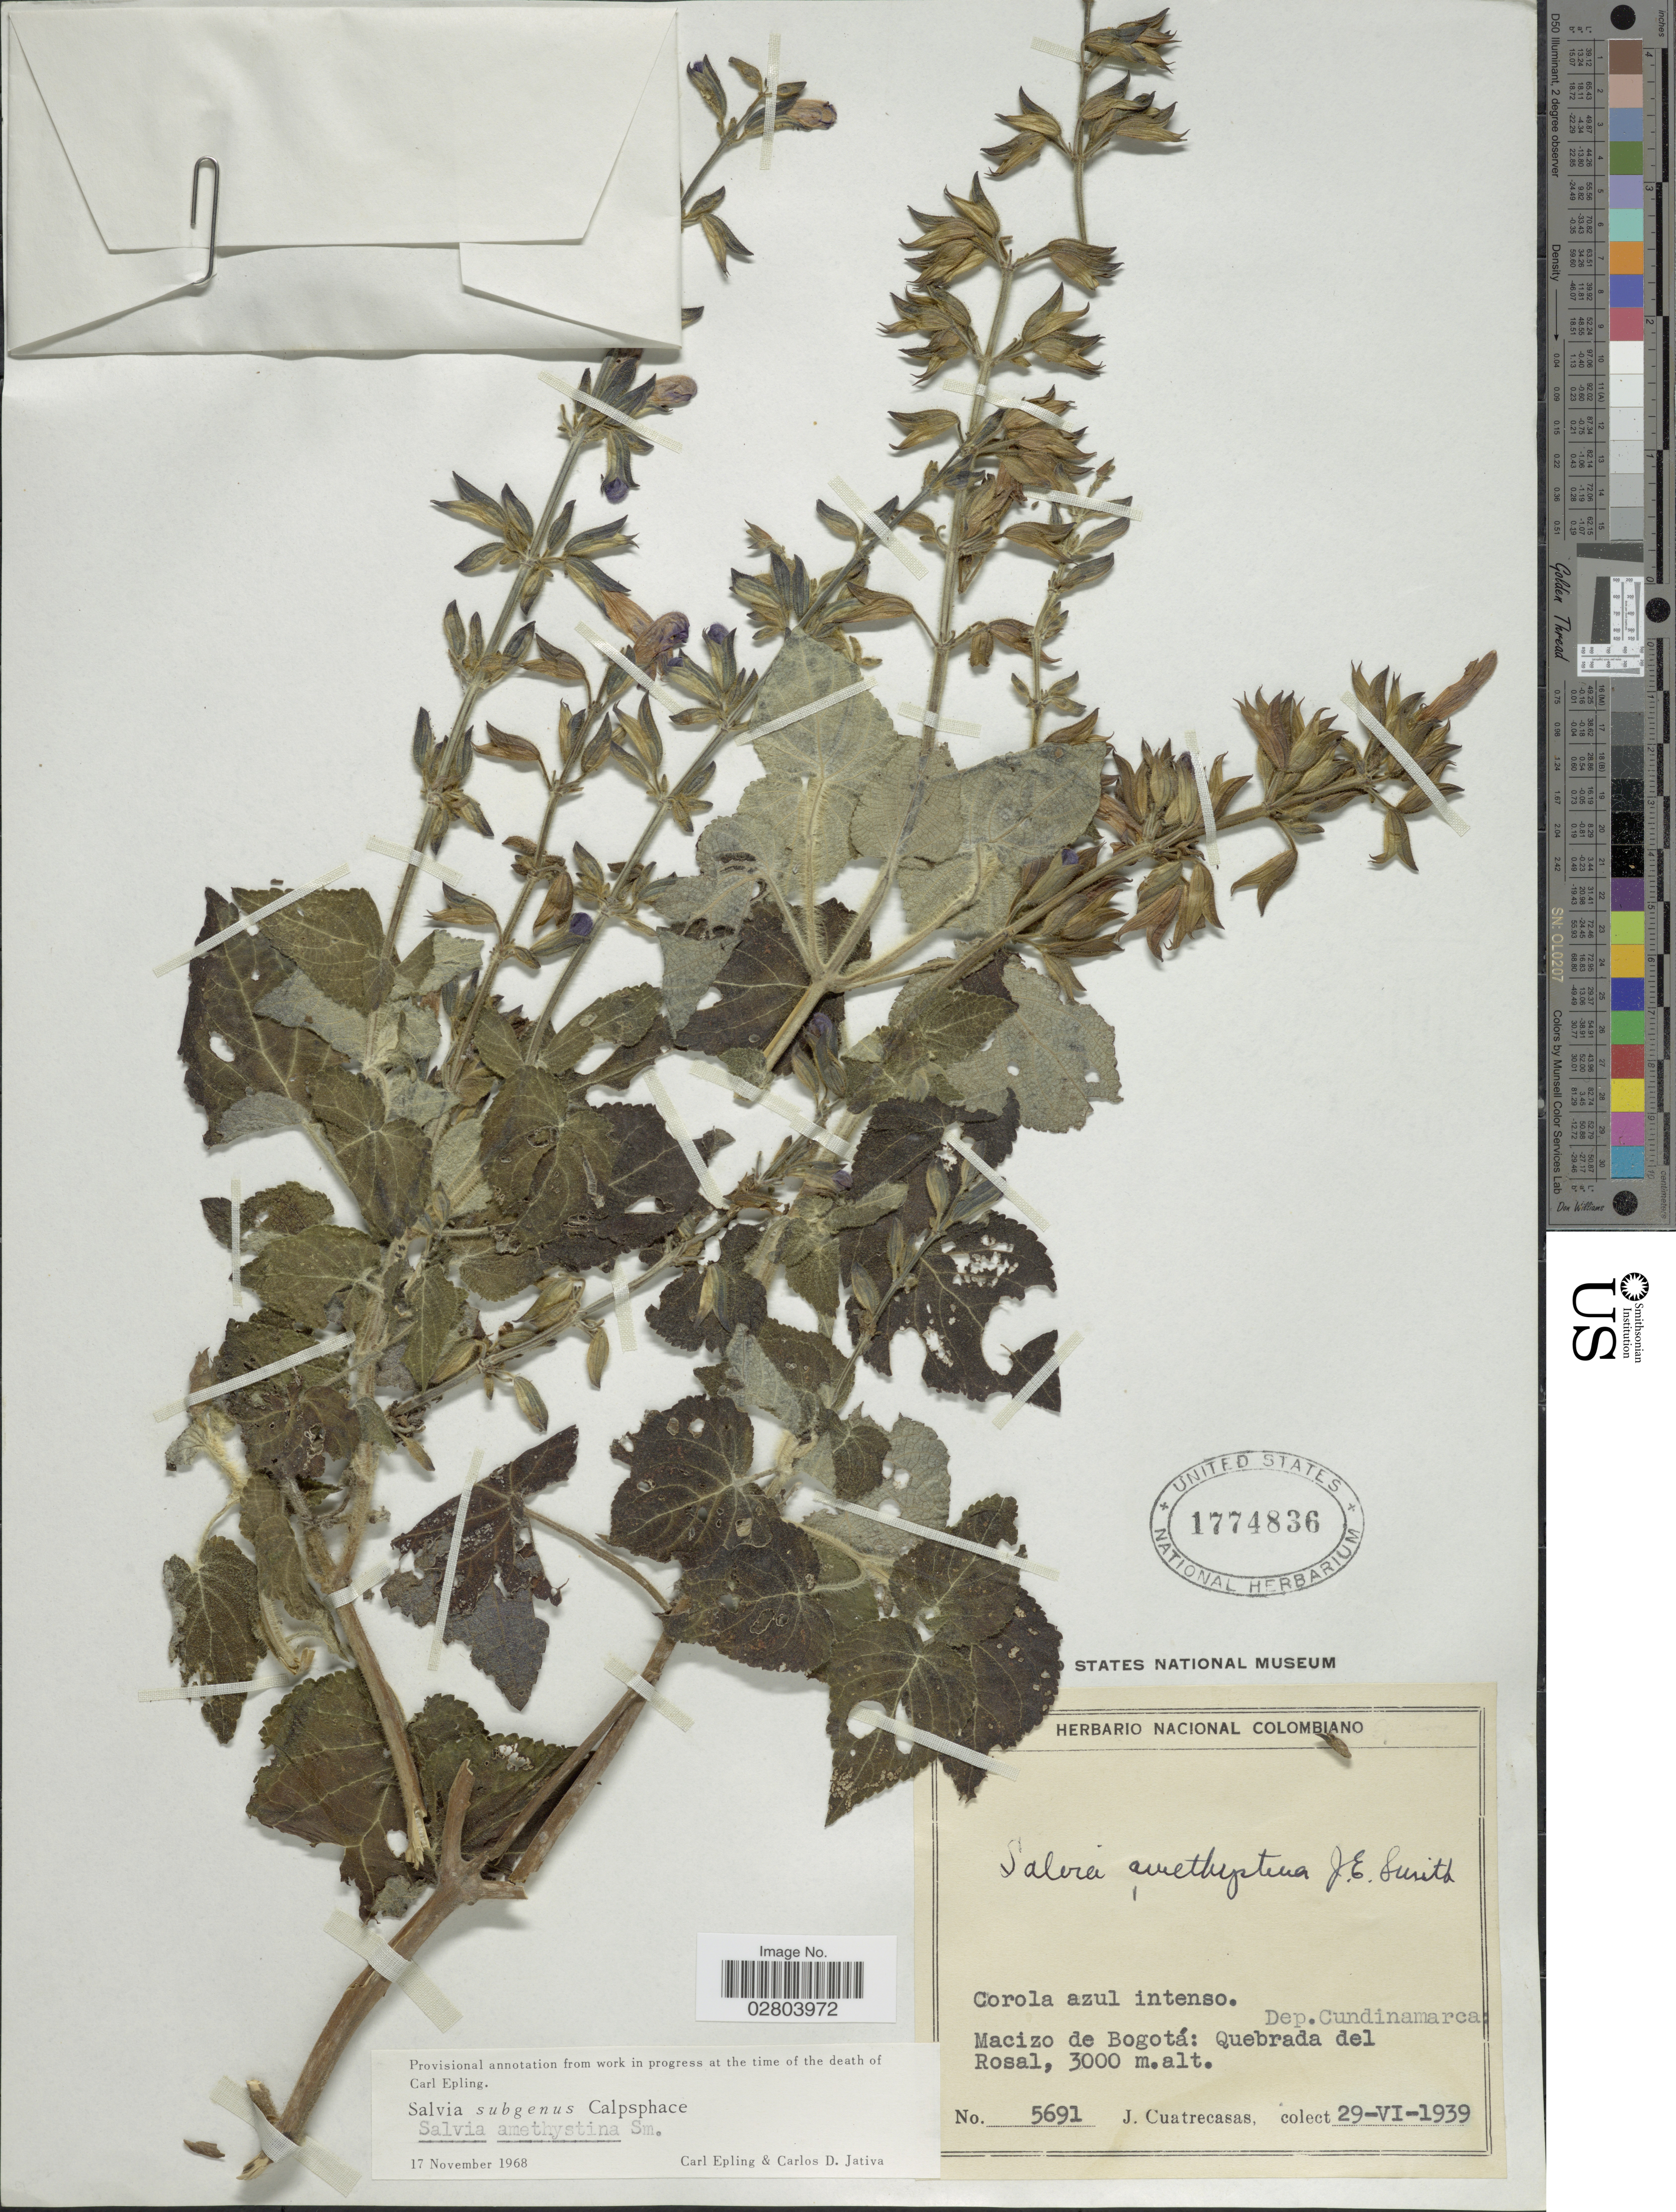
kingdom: Plantae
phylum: Tracheophyta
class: Magnoliopsida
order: Lamiales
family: Lamiaceae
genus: Salvia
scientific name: Salvia amethystina subsp. amethystina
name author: Sm.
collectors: J. Cuatrecasas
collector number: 5691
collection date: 1939-06-29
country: Colombia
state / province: Cundinamarca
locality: Dep. Cundinamarca: Macizo de Bogotá: Quebrada del Rosal.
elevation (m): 3000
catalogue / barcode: US 1774836